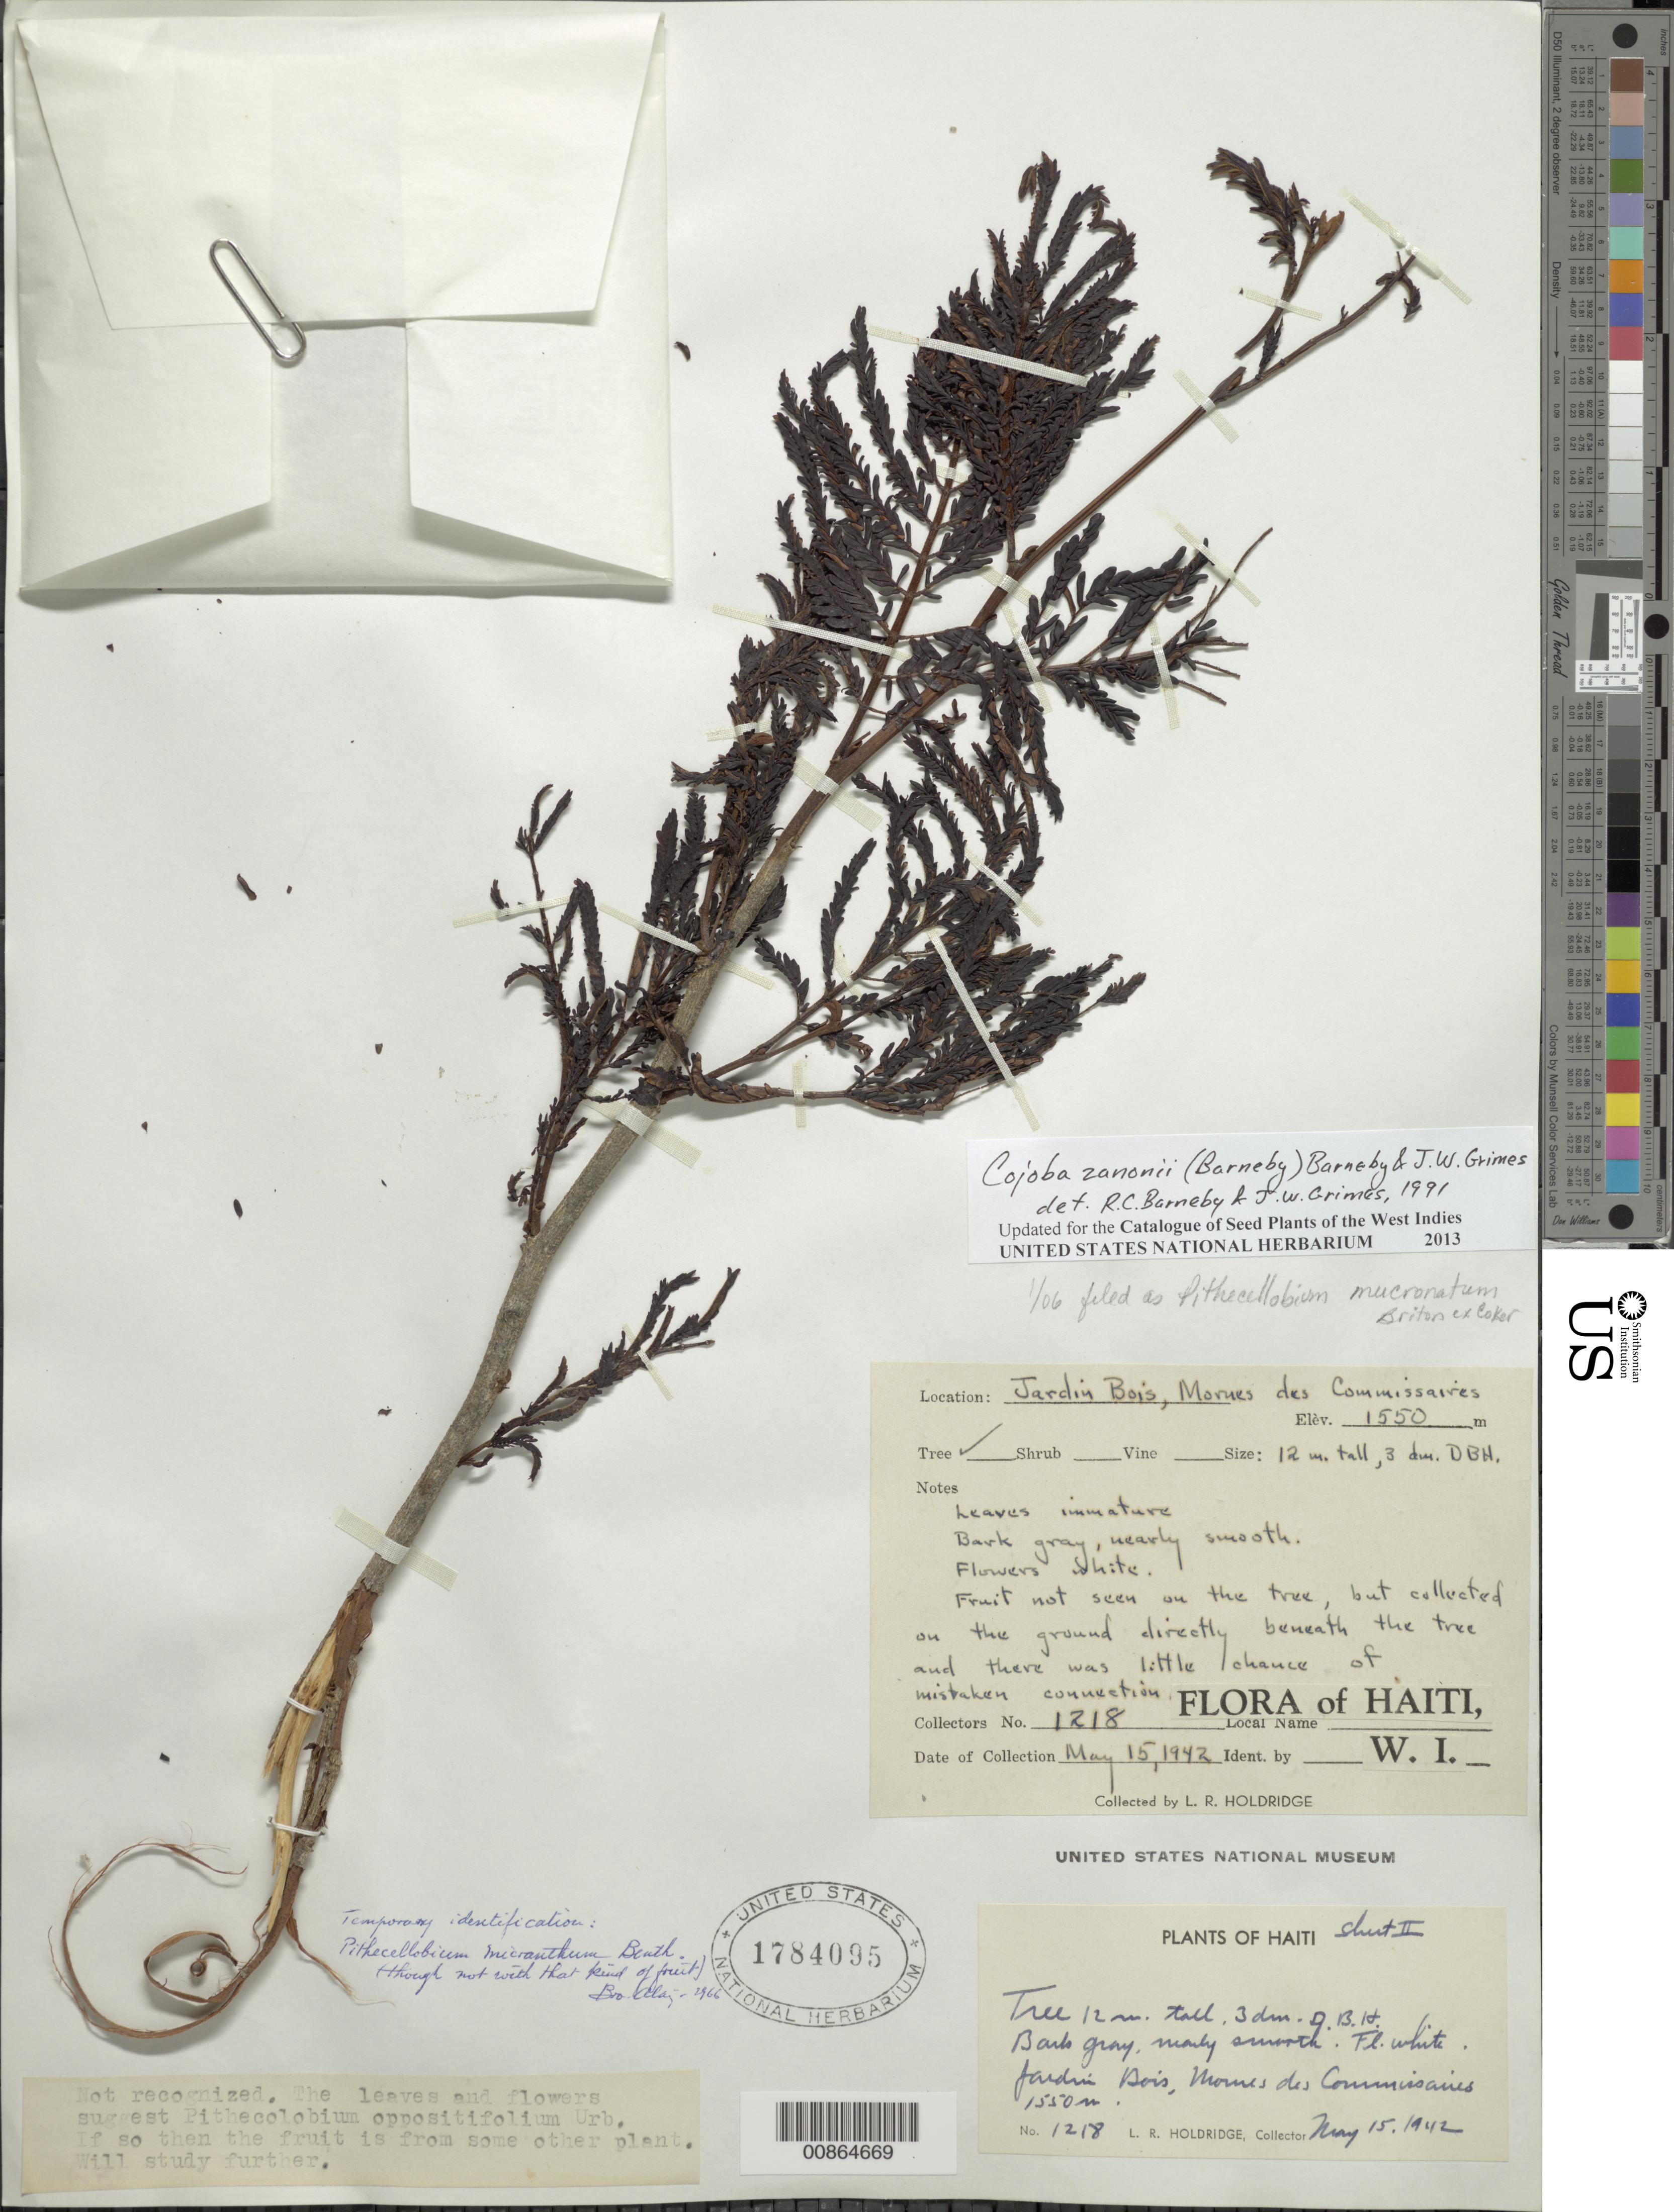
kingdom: Plantae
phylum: Tracheophyta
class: Magnoliopsida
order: Fabales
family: Fabaceae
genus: Cojoba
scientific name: Cojoba zanonii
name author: (Barneby) Barneby & J.W. Grimes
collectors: L. Holdridge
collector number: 1218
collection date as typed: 15 May 1942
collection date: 1942-05-15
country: Haiti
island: Hispaniola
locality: Jardin Bois, Mornes des Commissaires.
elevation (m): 1550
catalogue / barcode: US 1784095